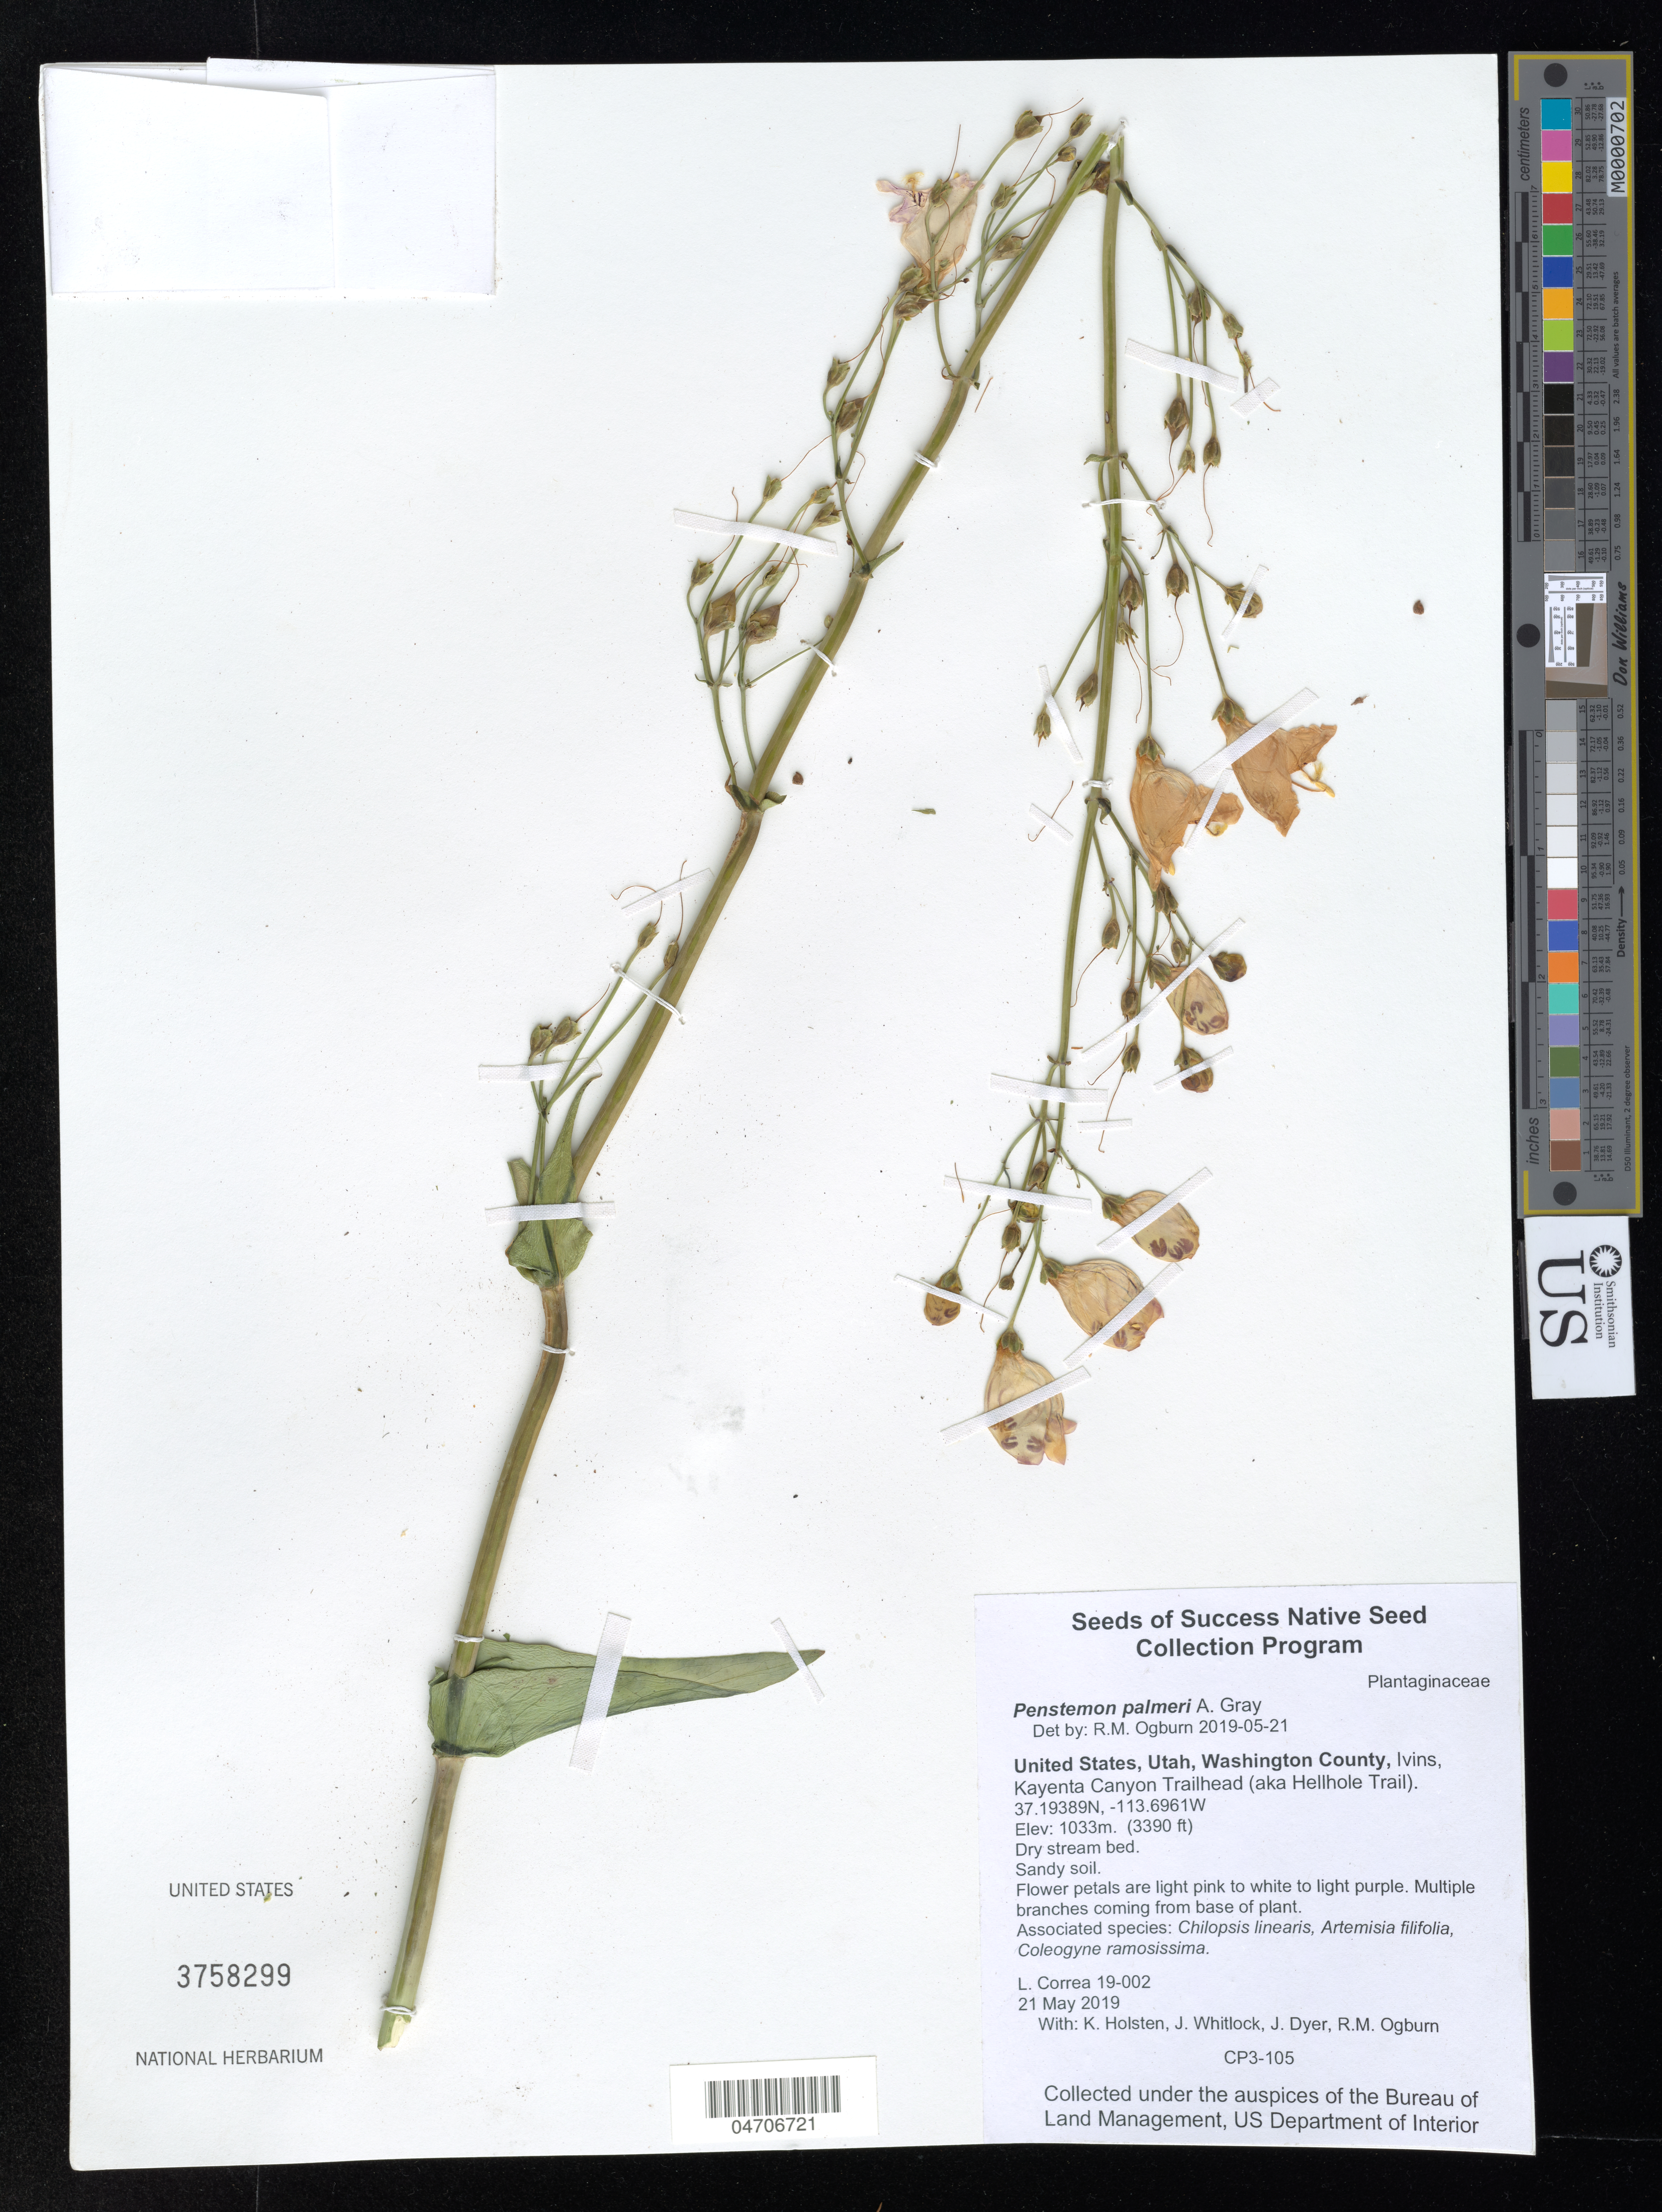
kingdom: Plantae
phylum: Tracheophyta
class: Magnoliopsida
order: Lamiales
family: Plantaginaceae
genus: Penstemon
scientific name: Penstemon palmeri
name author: A. Gray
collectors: L. Correa, B. Ponman, A. Quintanar Castillo & A. Bonnette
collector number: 19-002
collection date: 2019-05-21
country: United States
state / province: Utah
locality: Washington County, Ivins, Kayenta Canyon Trailhead (aka Hellhole Trail).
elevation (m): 1033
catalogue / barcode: US 3758299